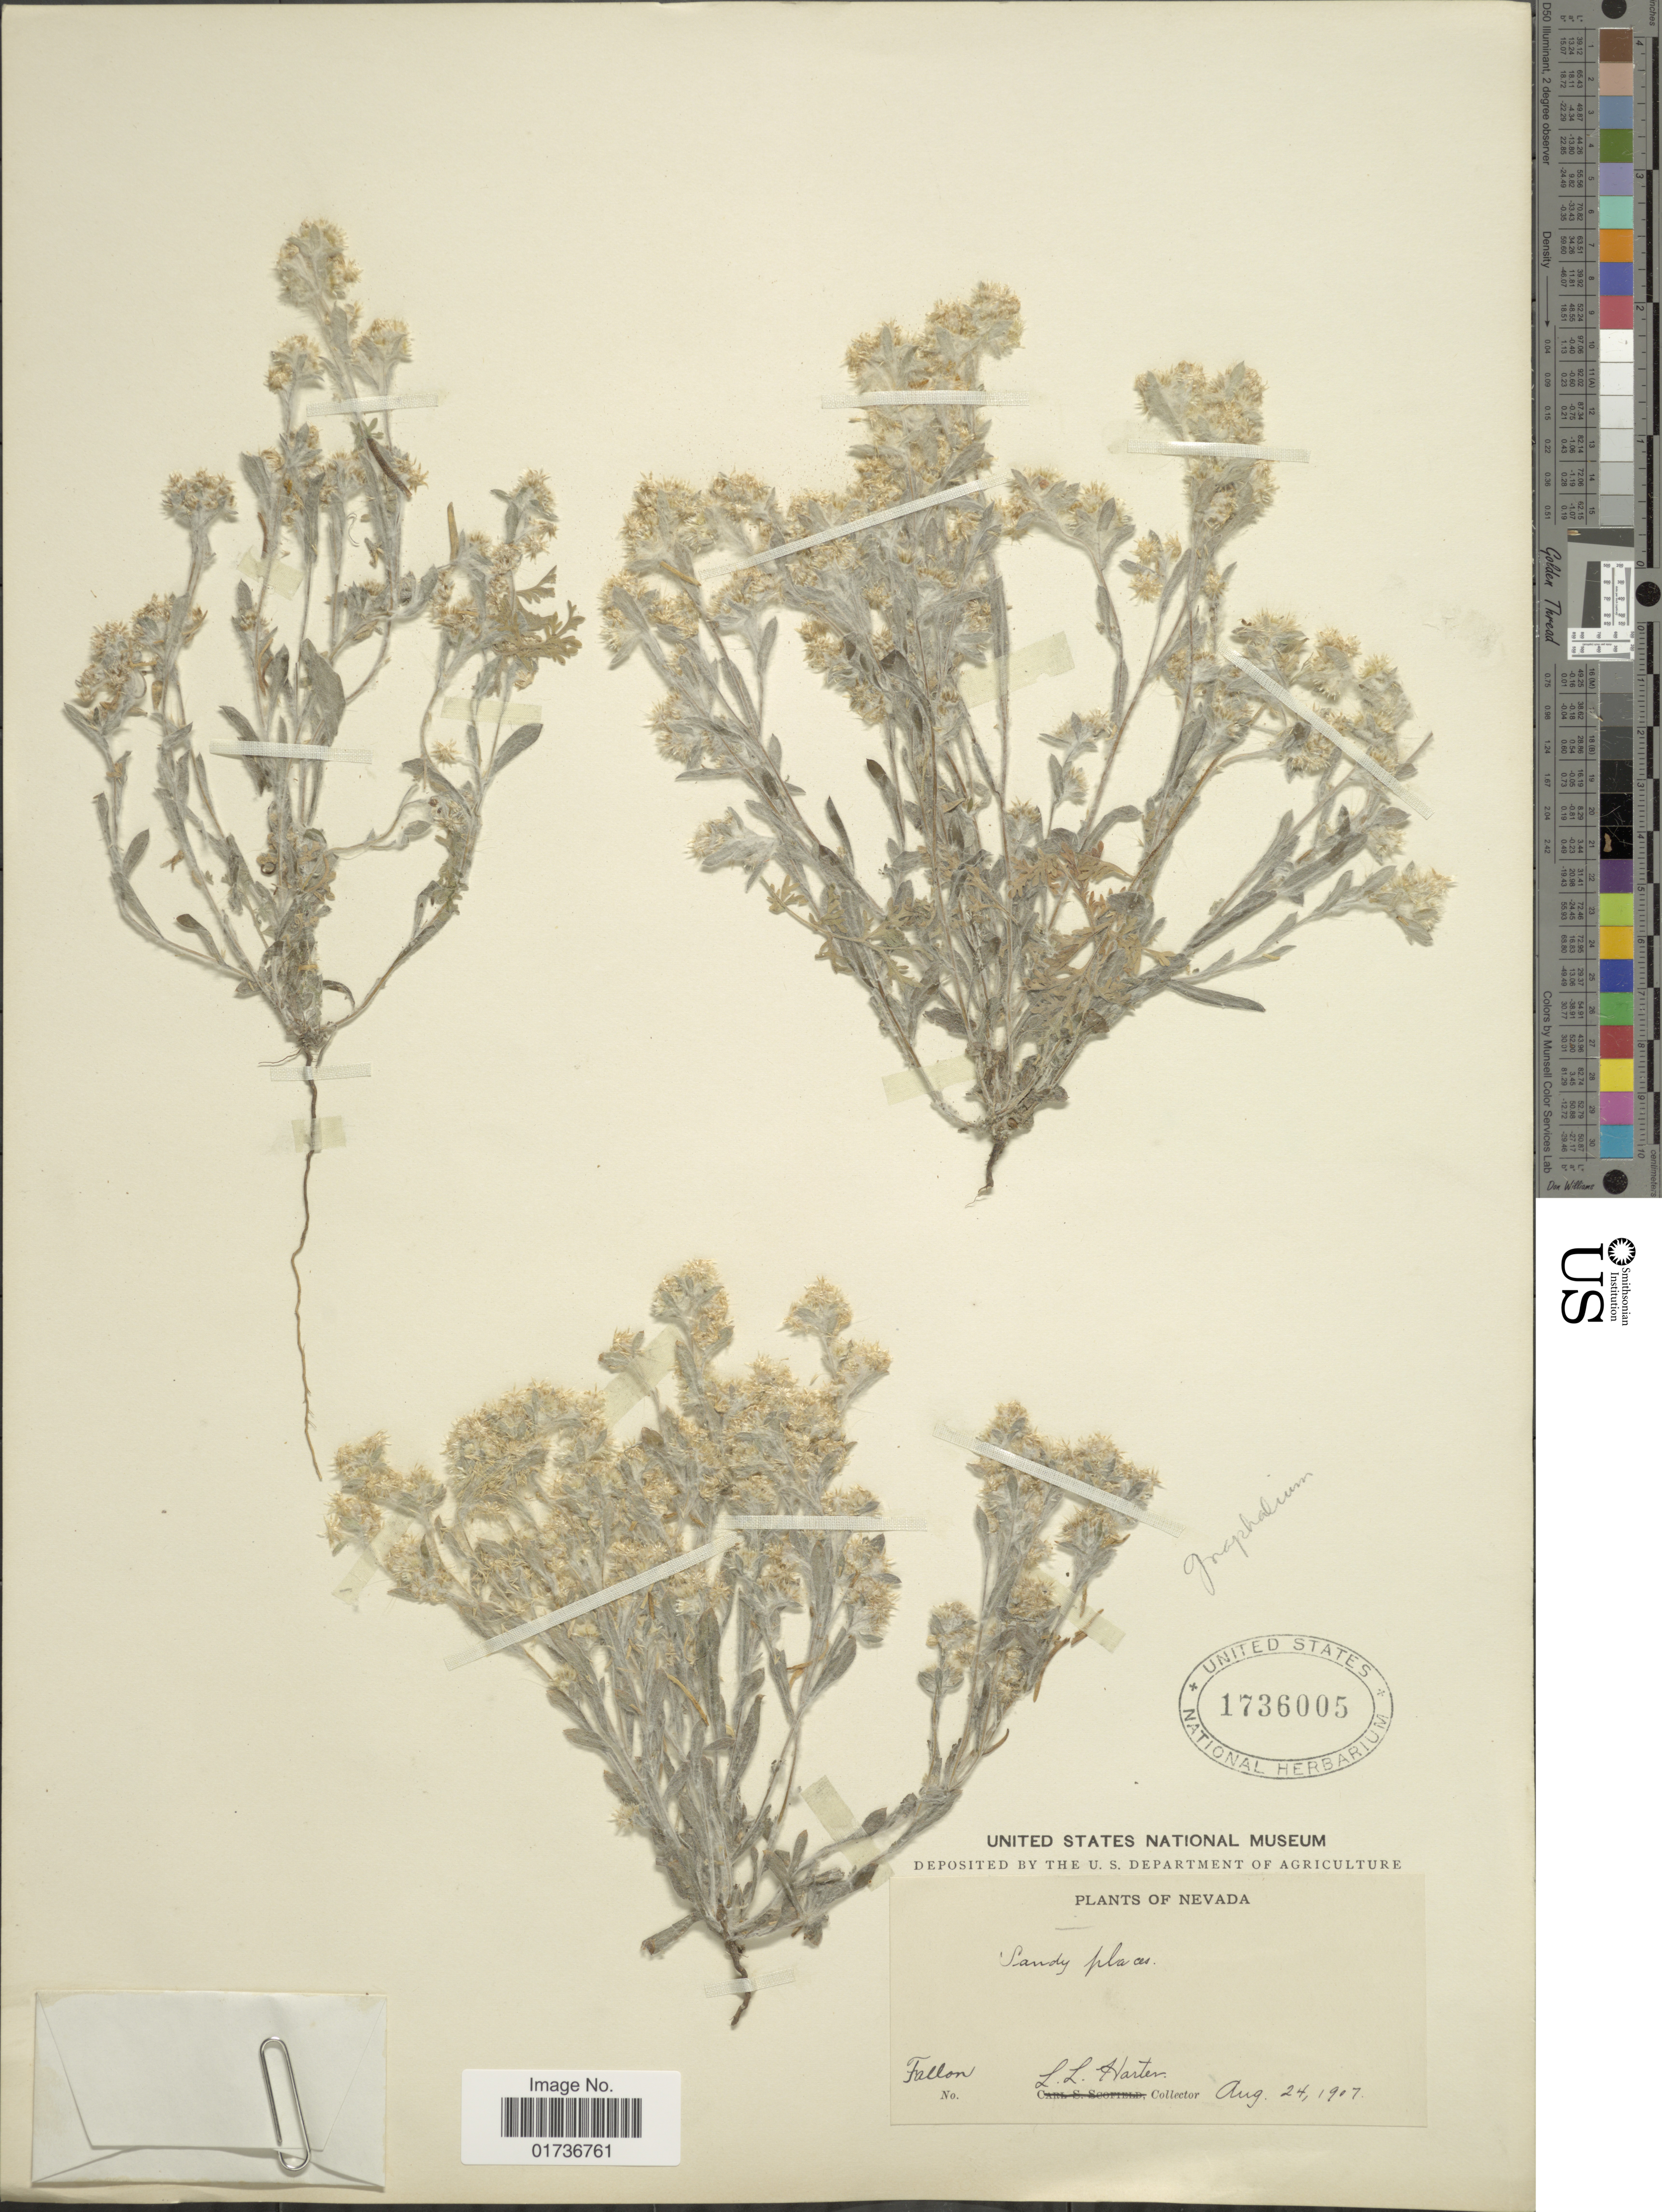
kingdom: Plantae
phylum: Tracheophyta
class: Magnoliopsida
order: Asterales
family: Asteraceae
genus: Gnaphalium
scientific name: Gnaphalium palustre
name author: Nutt.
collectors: L. Harter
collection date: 1917-08-24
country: United States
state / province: Nevada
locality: Sandy places, Fallon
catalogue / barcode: US 1736005